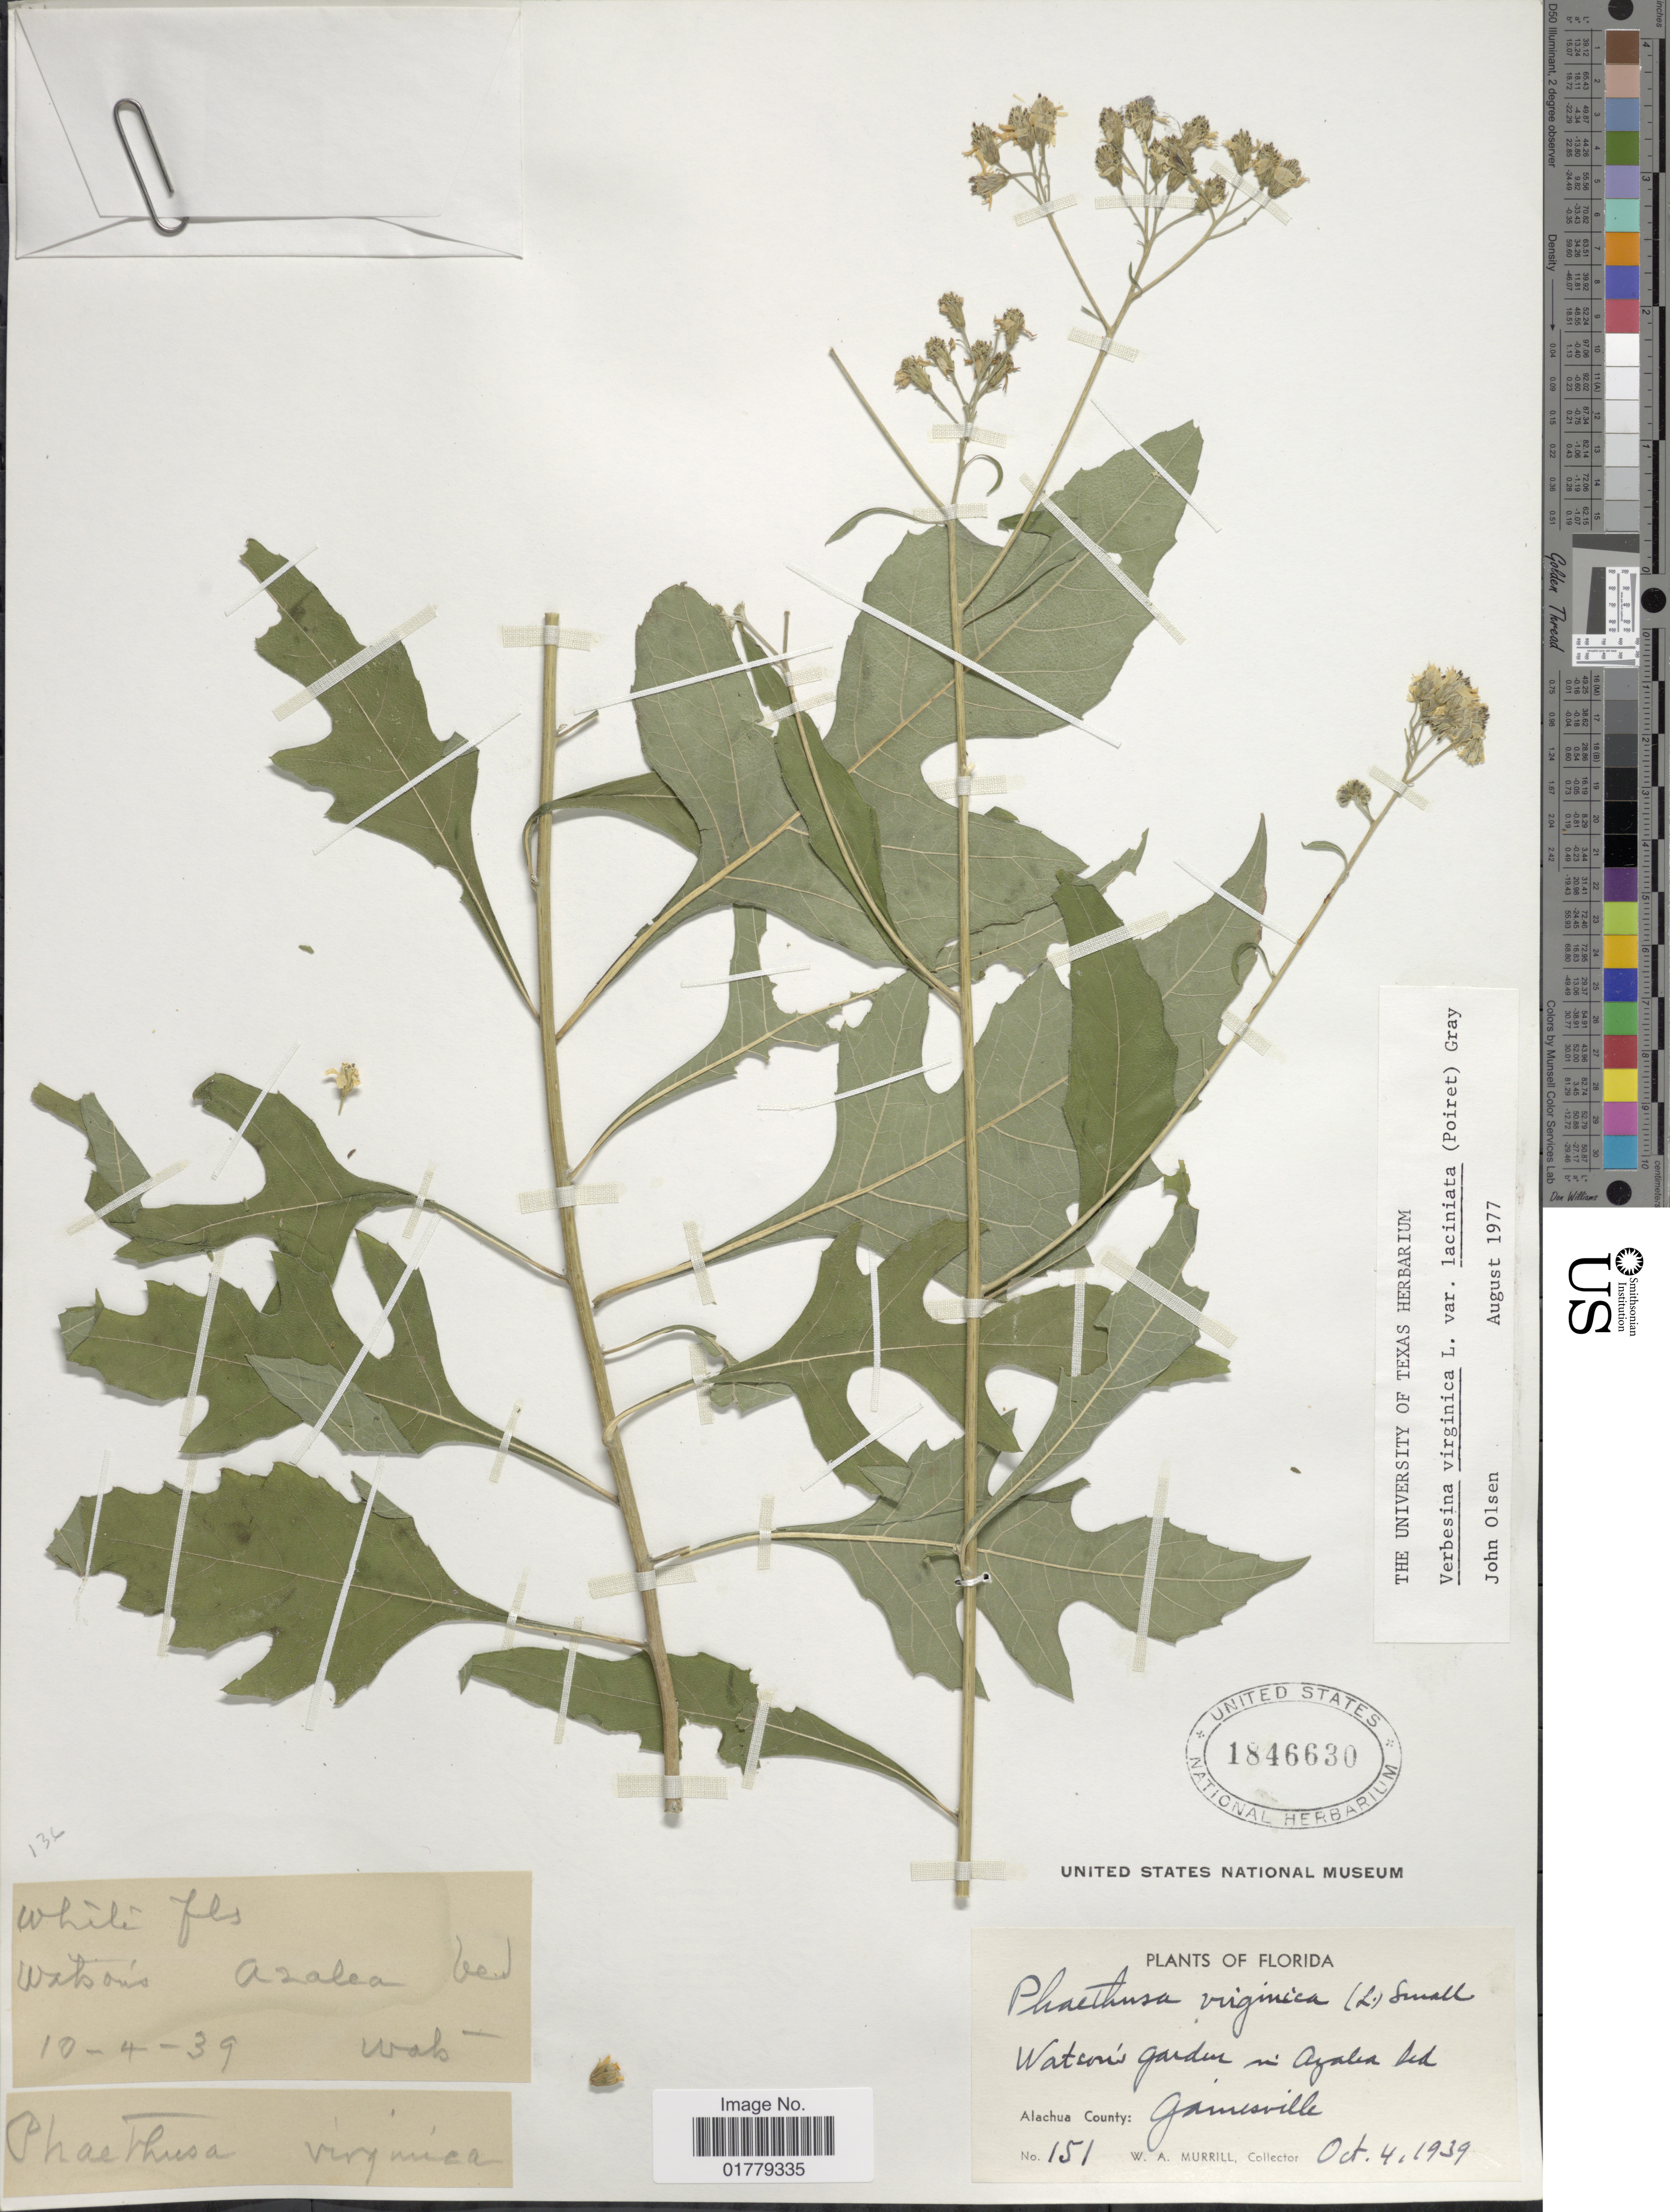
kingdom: Plantae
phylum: Tracheophyta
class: Magnoliopsida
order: Asterales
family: Asteraceae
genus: Verbesina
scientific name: Verbesina virginica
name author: L.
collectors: W. A. Murrill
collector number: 151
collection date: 1939-10-04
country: United States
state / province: Florida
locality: Watson's Garden in Azalea bed. Alachua County: Gainesville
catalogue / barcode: US 1846630